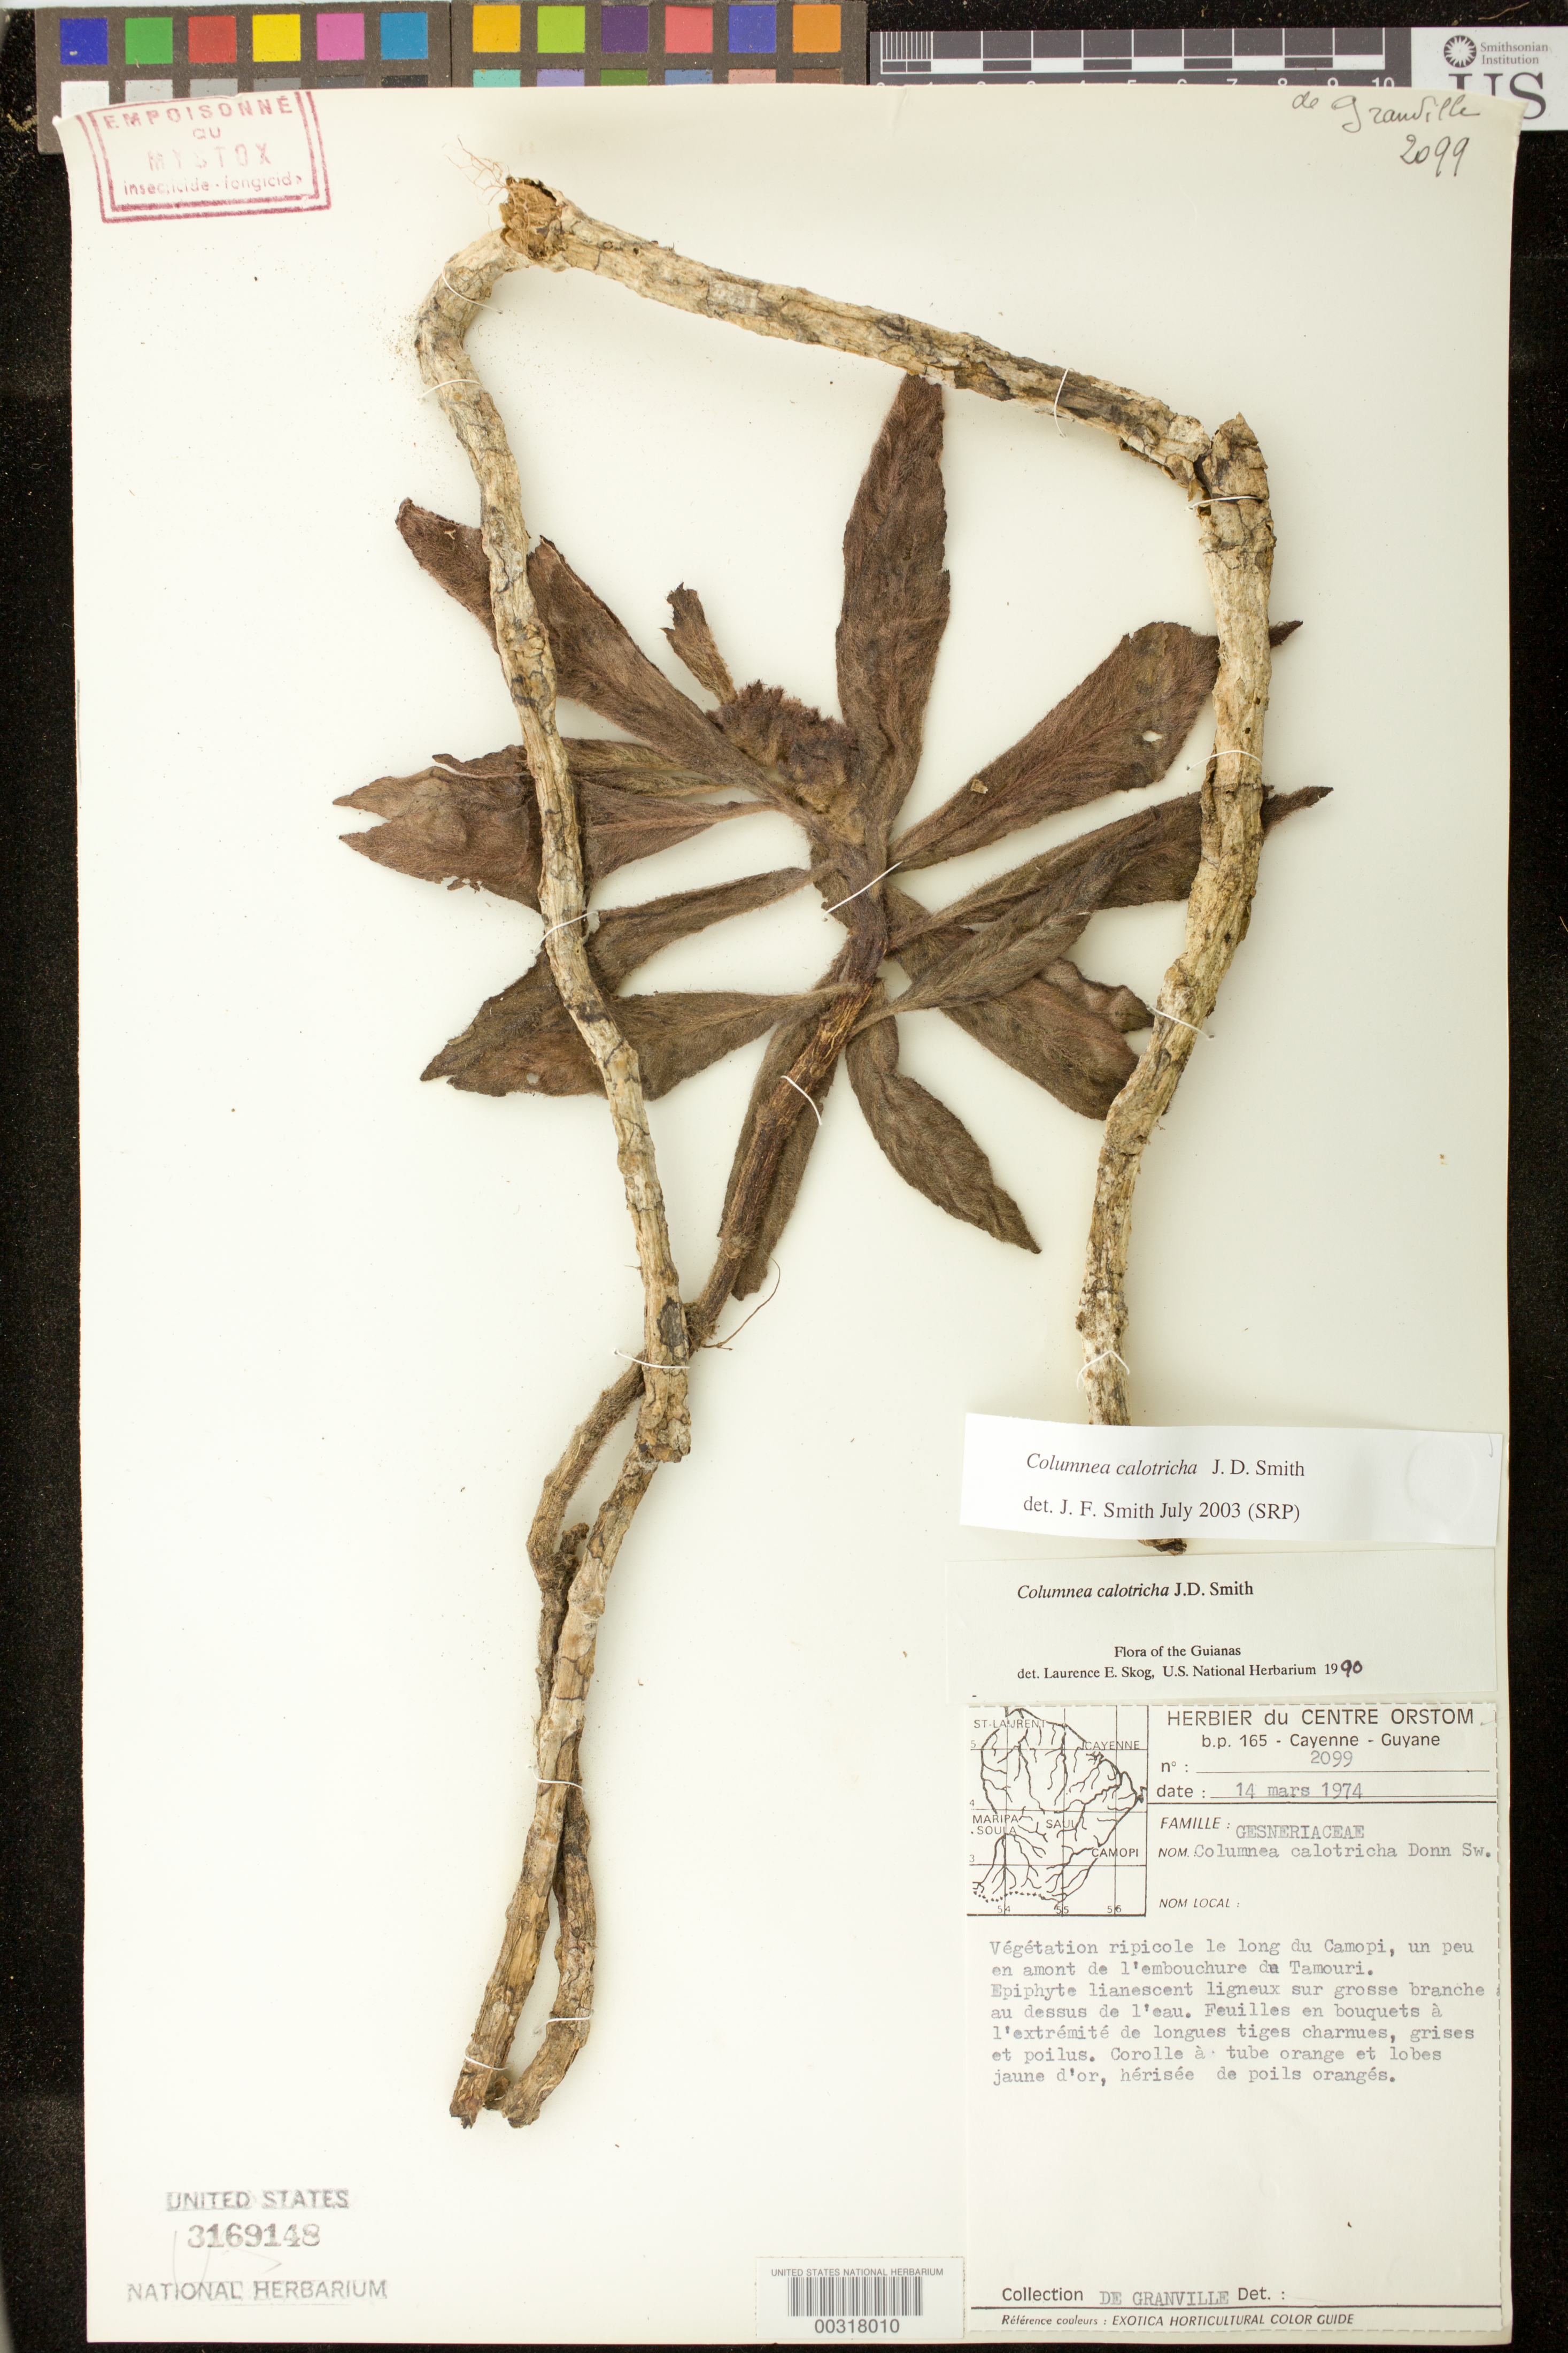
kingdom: Plantae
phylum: Tracheophyta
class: Magnoliopsida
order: Lamiales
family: Gesneriaceae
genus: Columnea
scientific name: Columnea calotricha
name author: Donn. Sm.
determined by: Smith, J. F.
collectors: J.-J. de Granville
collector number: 2099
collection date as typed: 14 Mar 1974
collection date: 1974-03-14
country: French Guiana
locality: Le long du Camopi, un peu en amont de l'embouchure du Tamouri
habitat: Végétation ripicole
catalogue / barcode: US 3169148